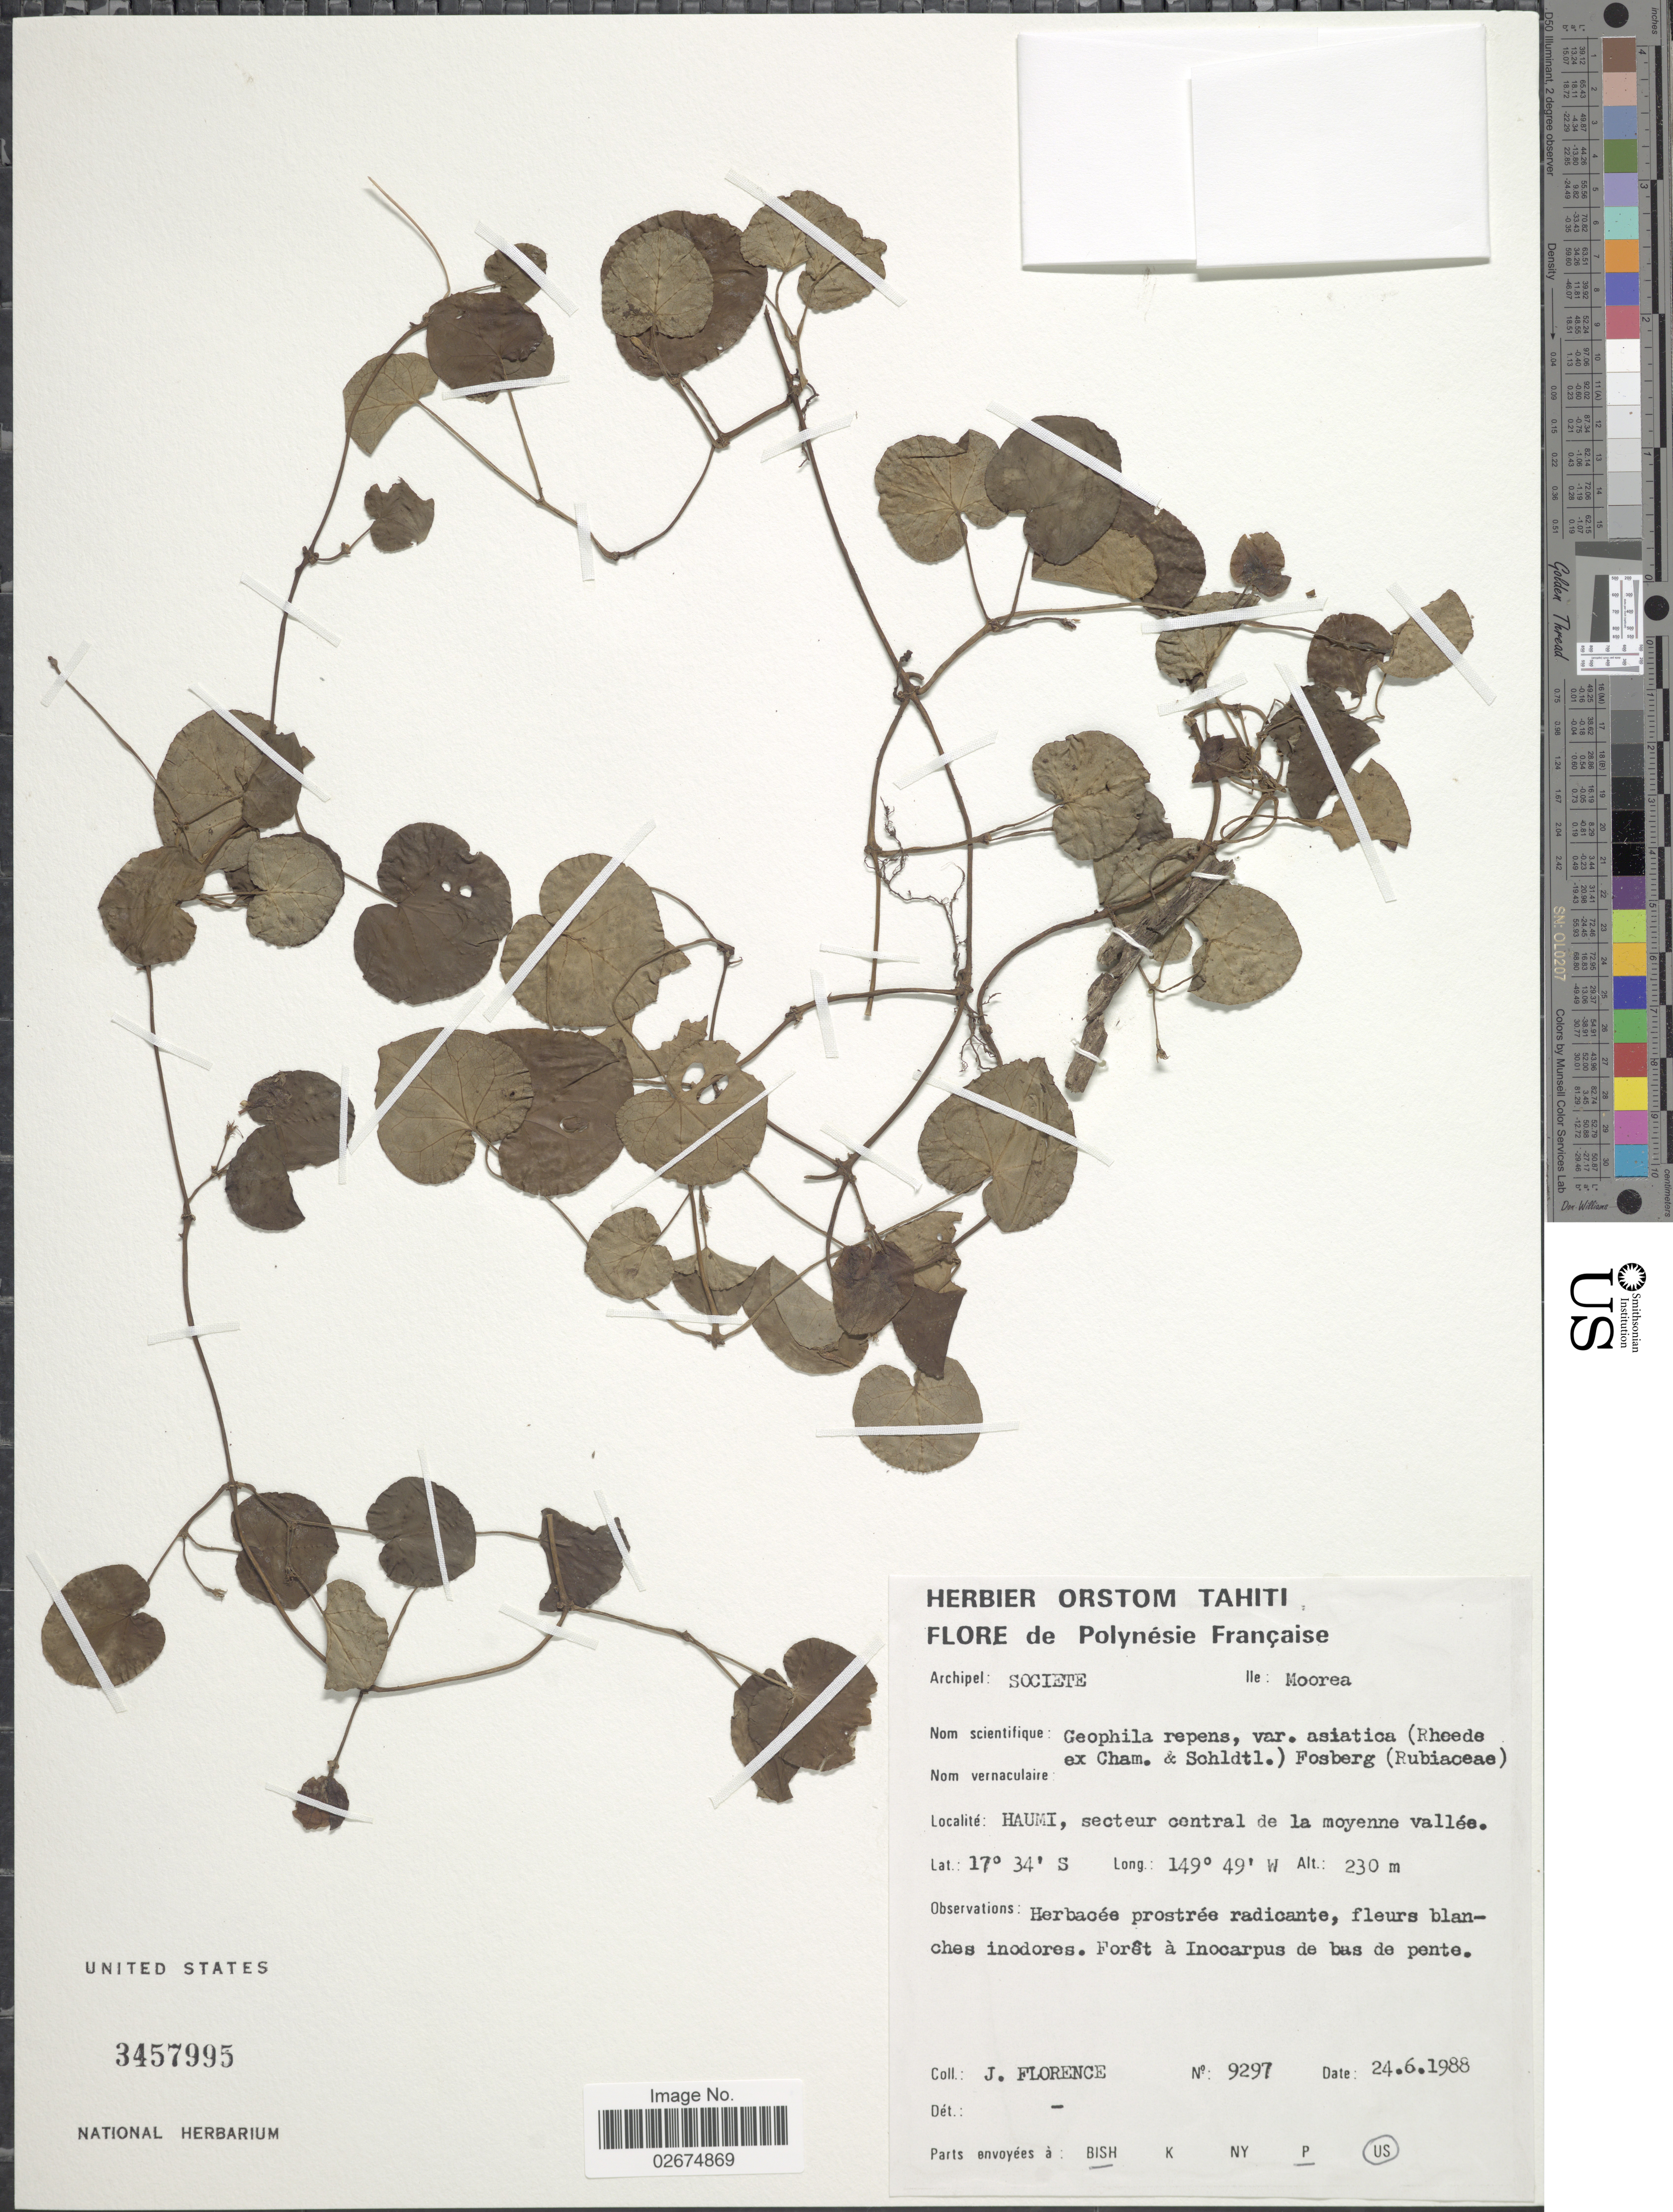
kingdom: Plantae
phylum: Tracheophyta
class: Magnoliopsida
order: Gentianales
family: Rubiaceae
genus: Geophila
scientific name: Geophila repens var. asiatica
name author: (Cham. & Schltdl.) Fosberg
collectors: J. Florence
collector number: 9297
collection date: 1988-06-24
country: French Polynesia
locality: Haumi, secteur central de la moyenne vallée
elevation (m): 230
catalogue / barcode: US 3457995